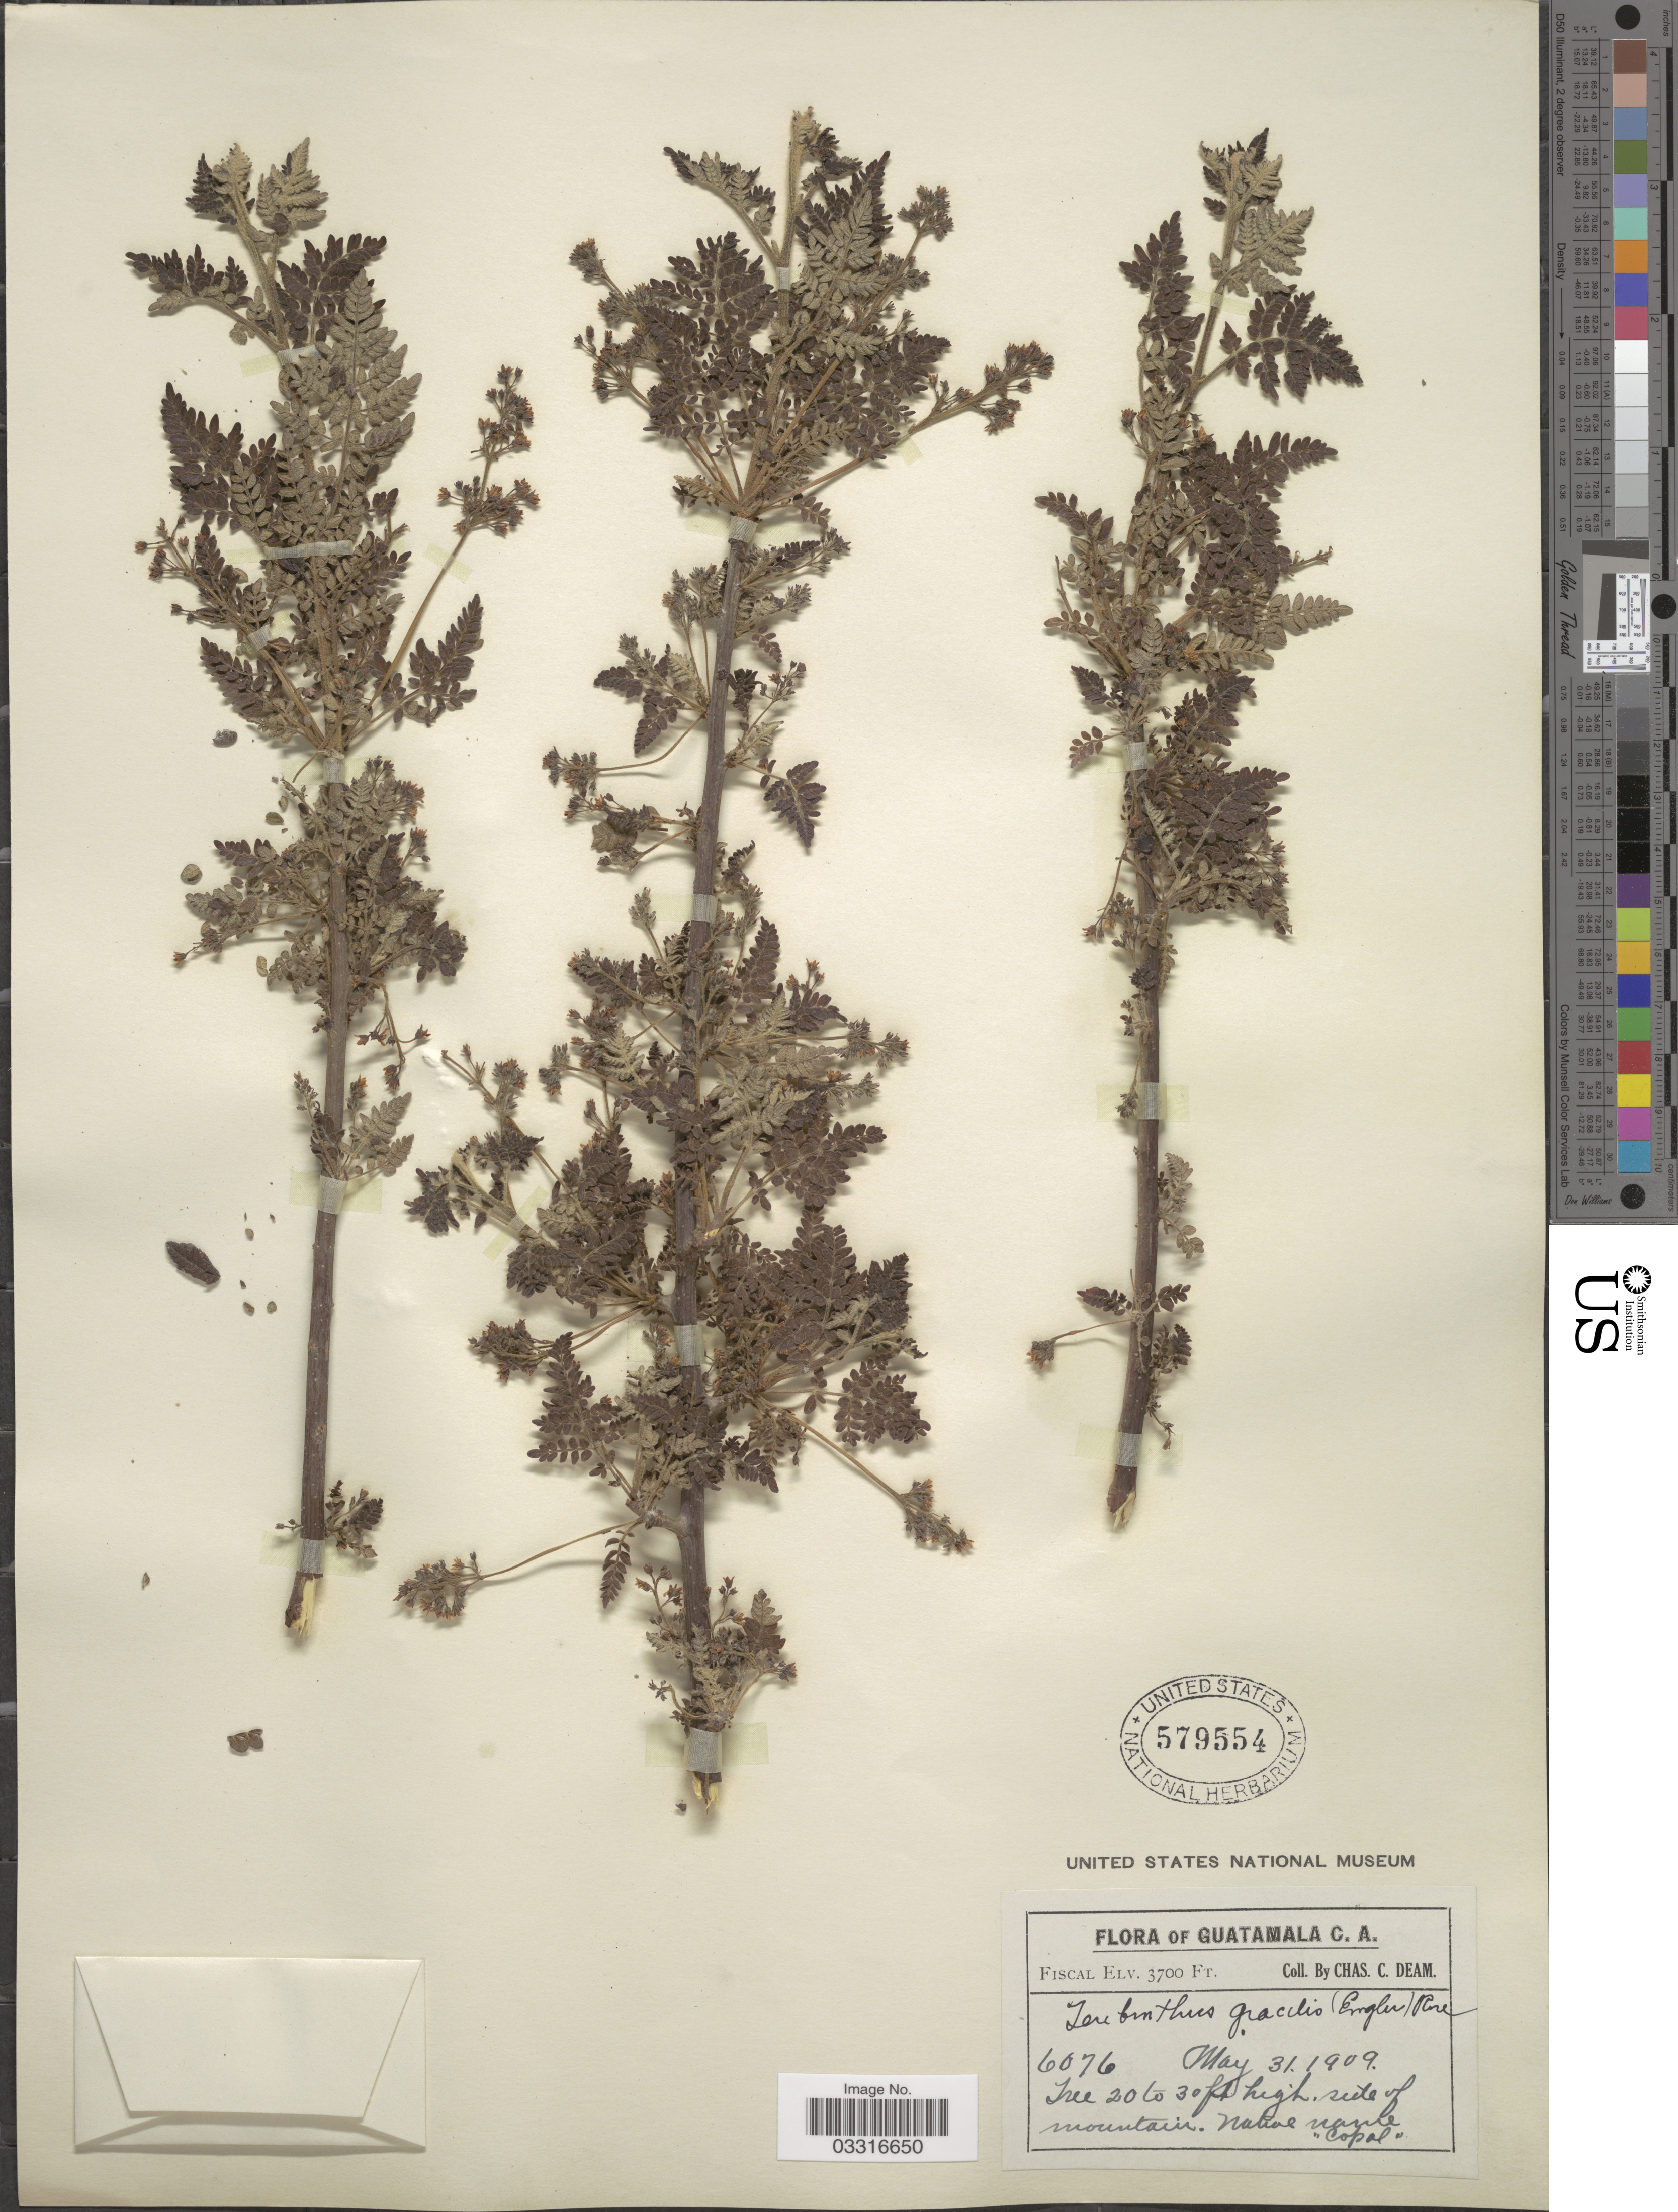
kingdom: Plantae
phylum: Tracheophyta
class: Magnoliopsida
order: Sapindales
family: Burseraceae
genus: Bursera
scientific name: Bursera bipinnata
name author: Engl.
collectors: C. C. Deam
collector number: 6076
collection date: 1909-05-31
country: Guatemala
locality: Fiscal.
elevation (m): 1128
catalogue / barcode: US 579554